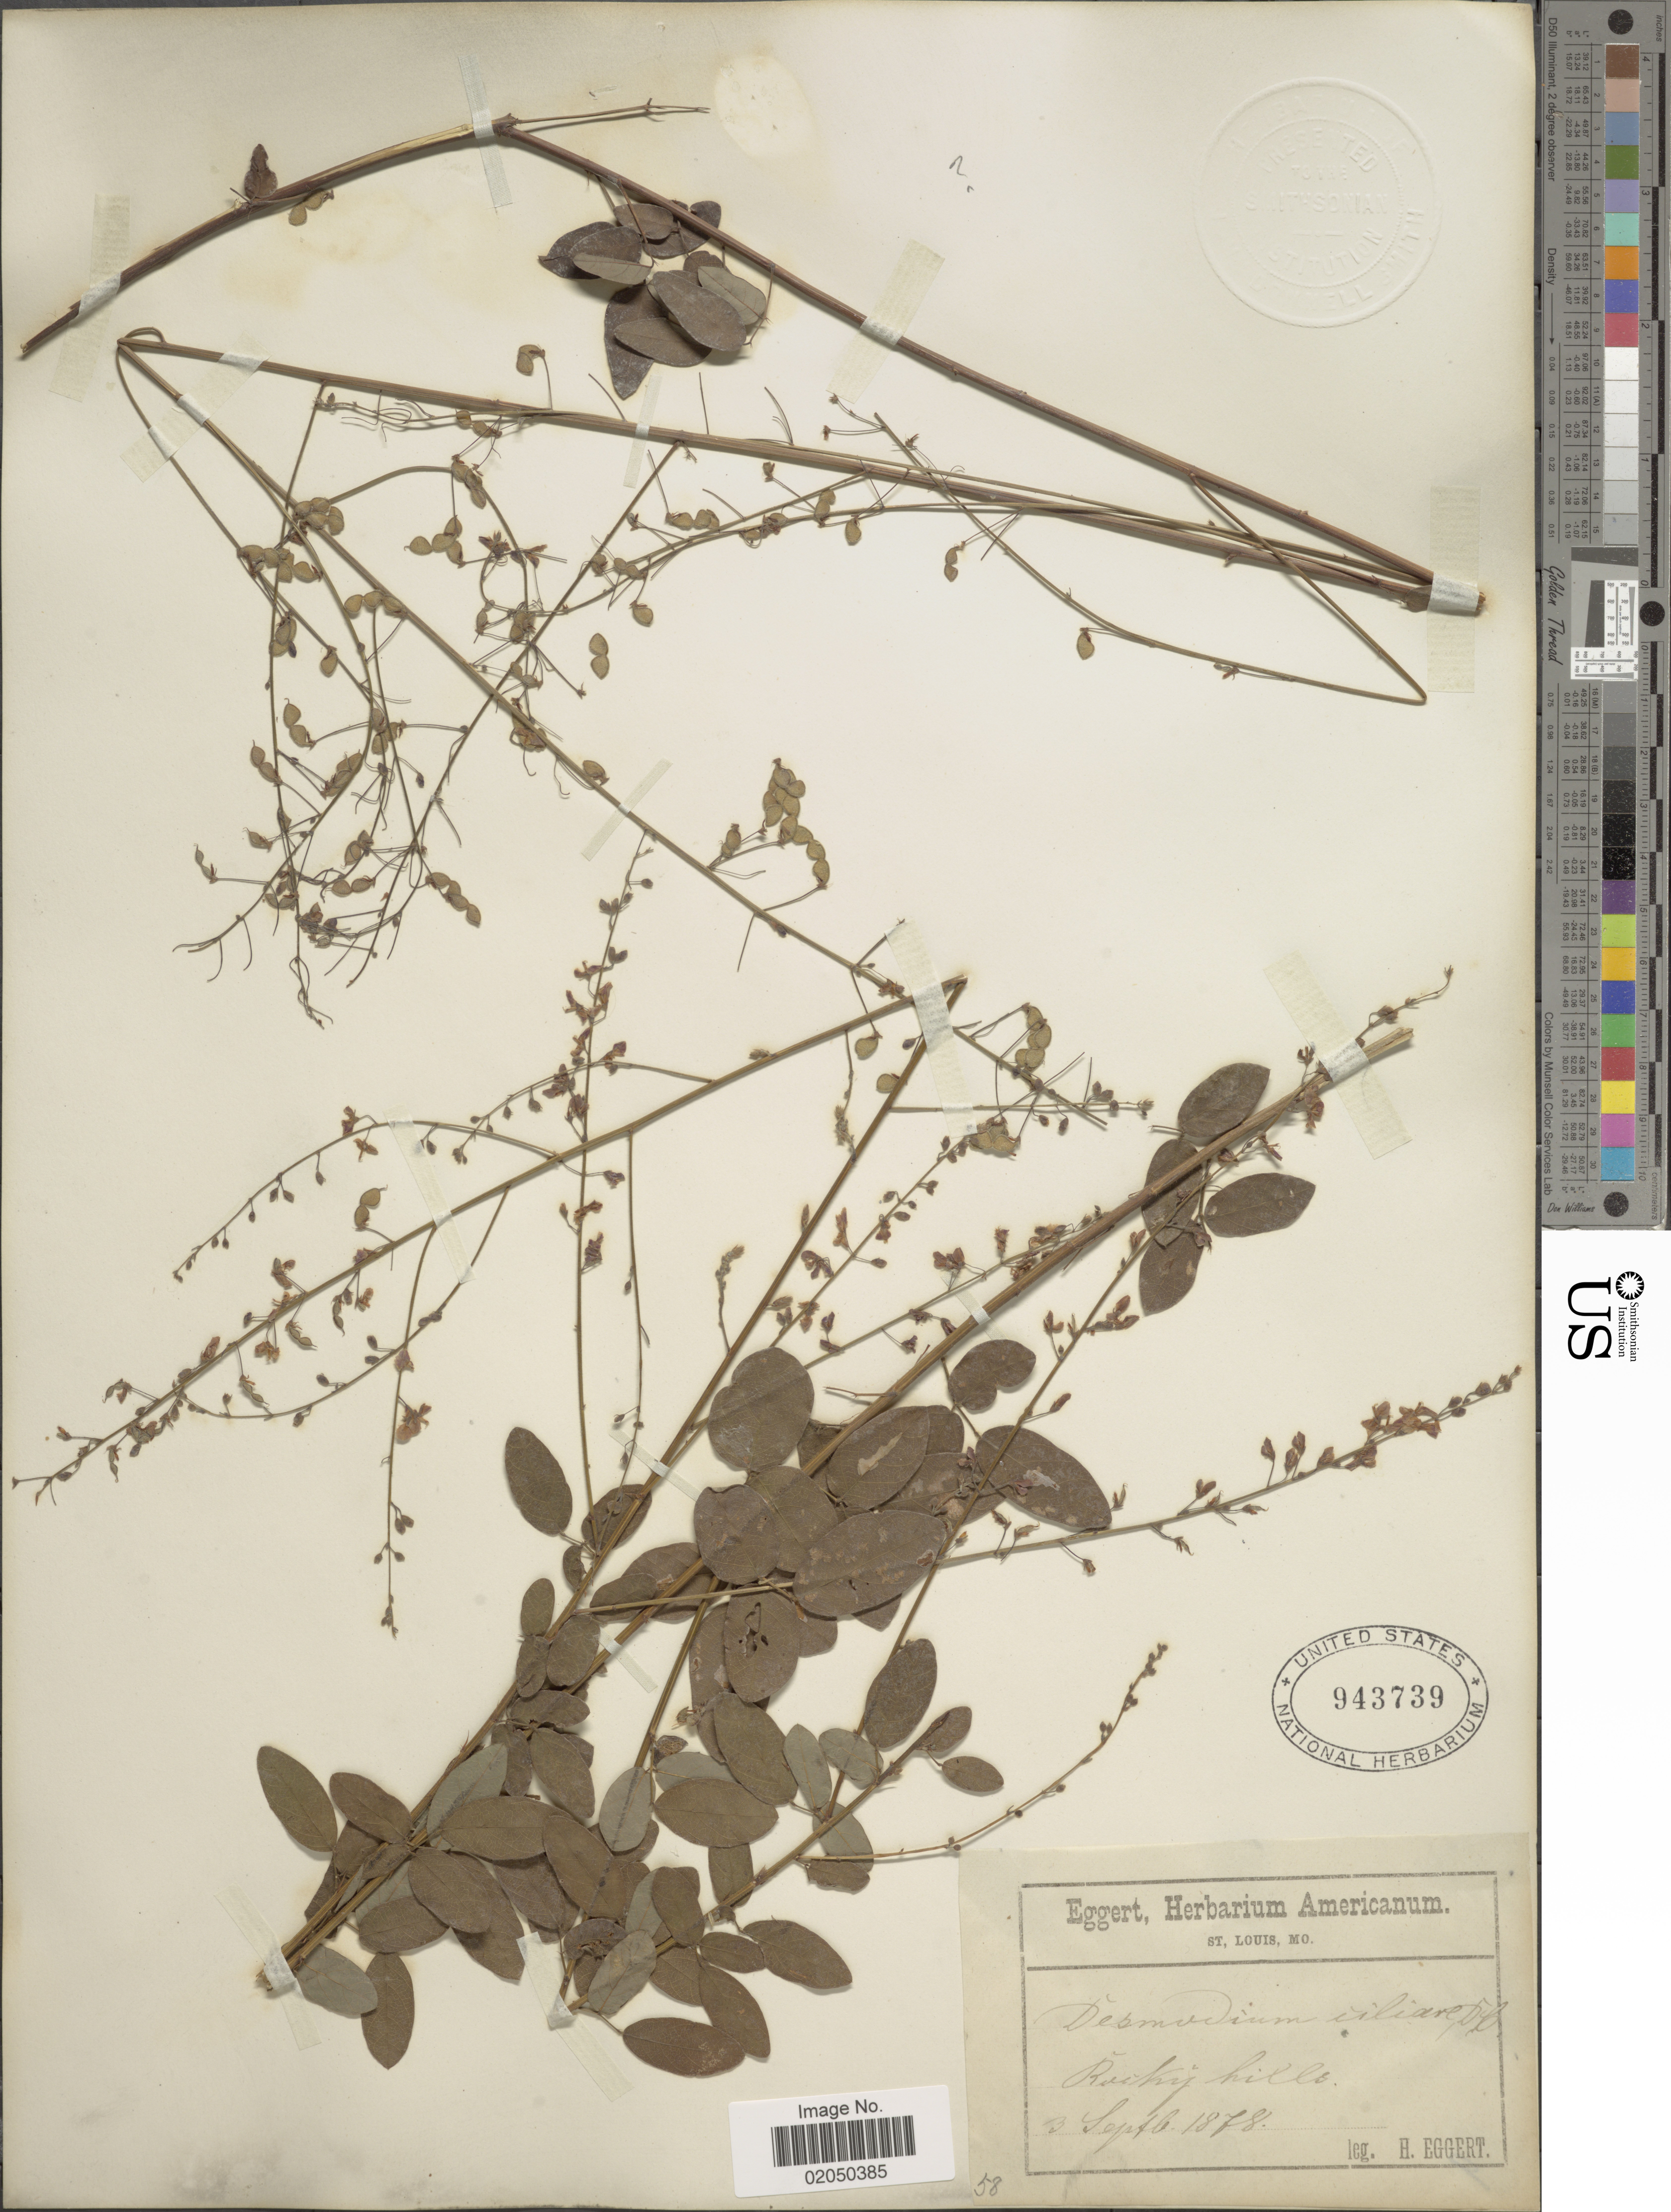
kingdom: Plantae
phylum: Tracheophyta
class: Magnoliopsida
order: Fabales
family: Fabaceae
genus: Desmodium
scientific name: Desmodium ciliare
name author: (Muhl. ex Willd.) DC.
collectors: H. Eggert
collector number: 58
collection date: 1878-09-03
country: United States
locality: Rocky Hills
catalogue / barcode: US 943739